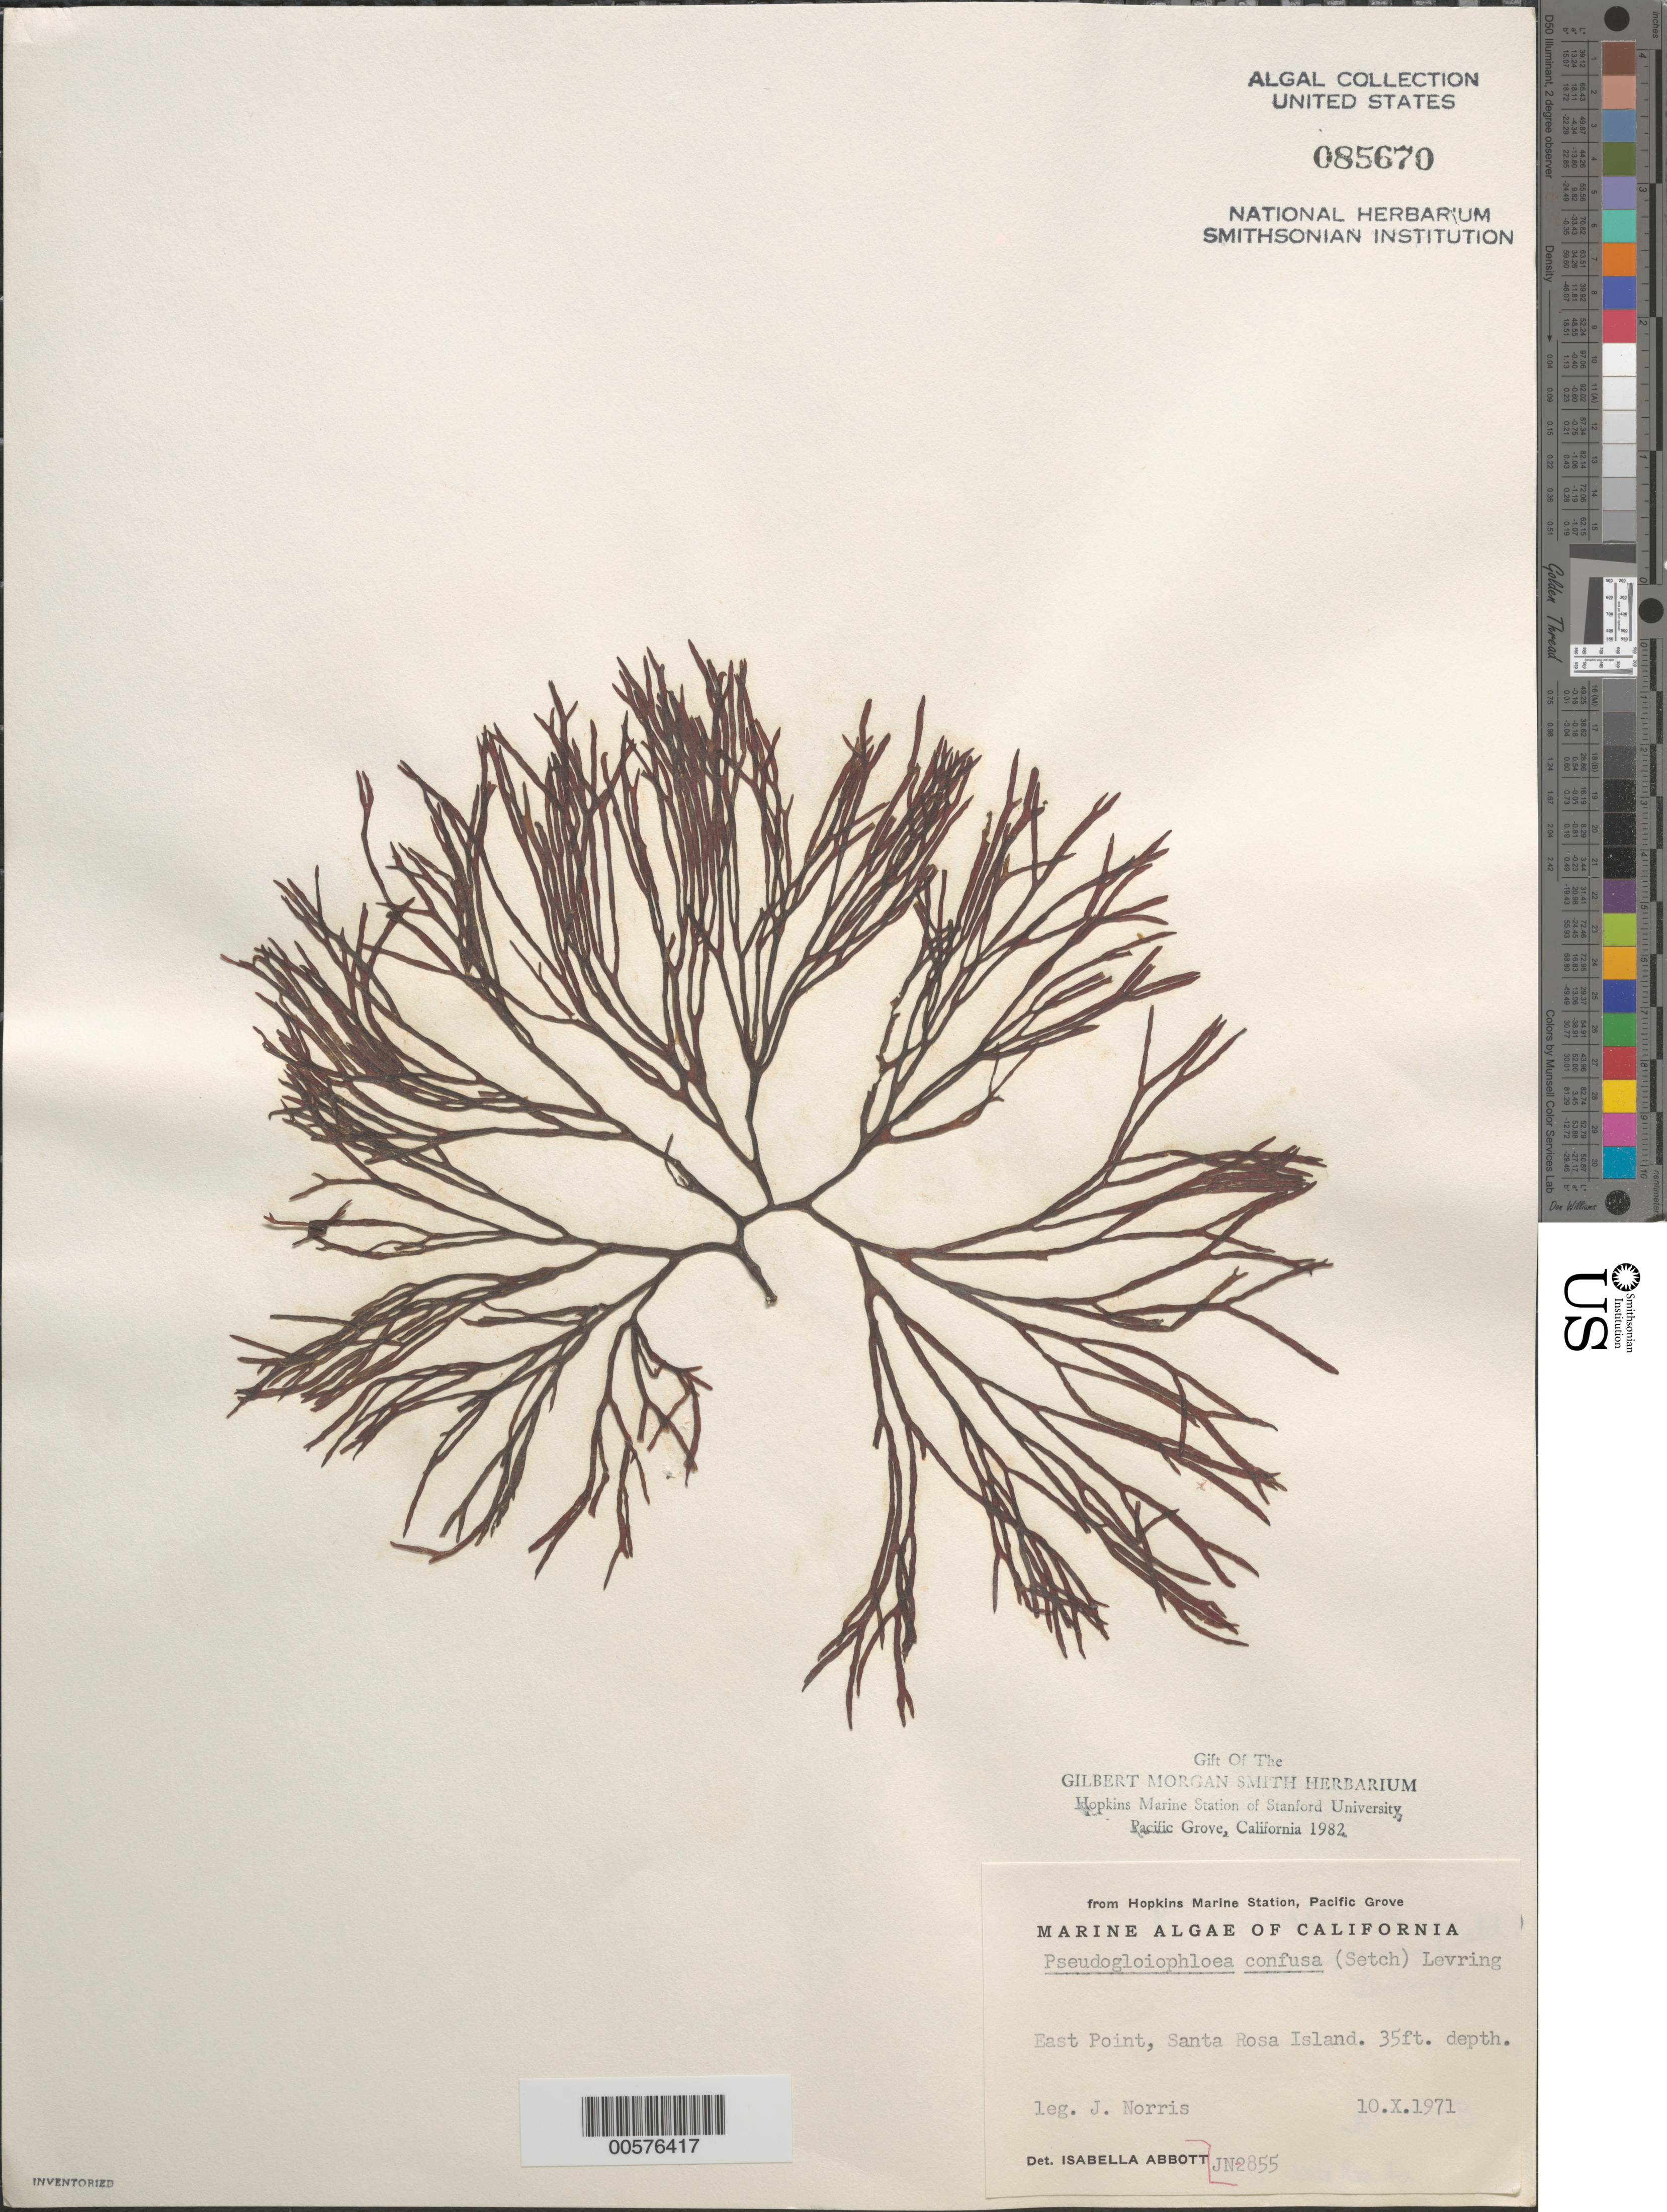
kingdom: Plantae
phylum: Rhodophyta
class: Florideophyceae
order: Nemaliales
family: Scinaiaceae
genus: Scinaia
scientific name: Scinaia confusa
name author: (Setch.) Huisman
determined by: Algae name updating Project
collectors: J. N. Norris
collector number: JN-2855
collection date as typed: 10 Oct 1971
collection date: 1971-10-10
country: United States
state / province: California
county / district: Santa Barbara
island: Santa Rosa Island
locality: East Point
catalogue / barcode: US 85670